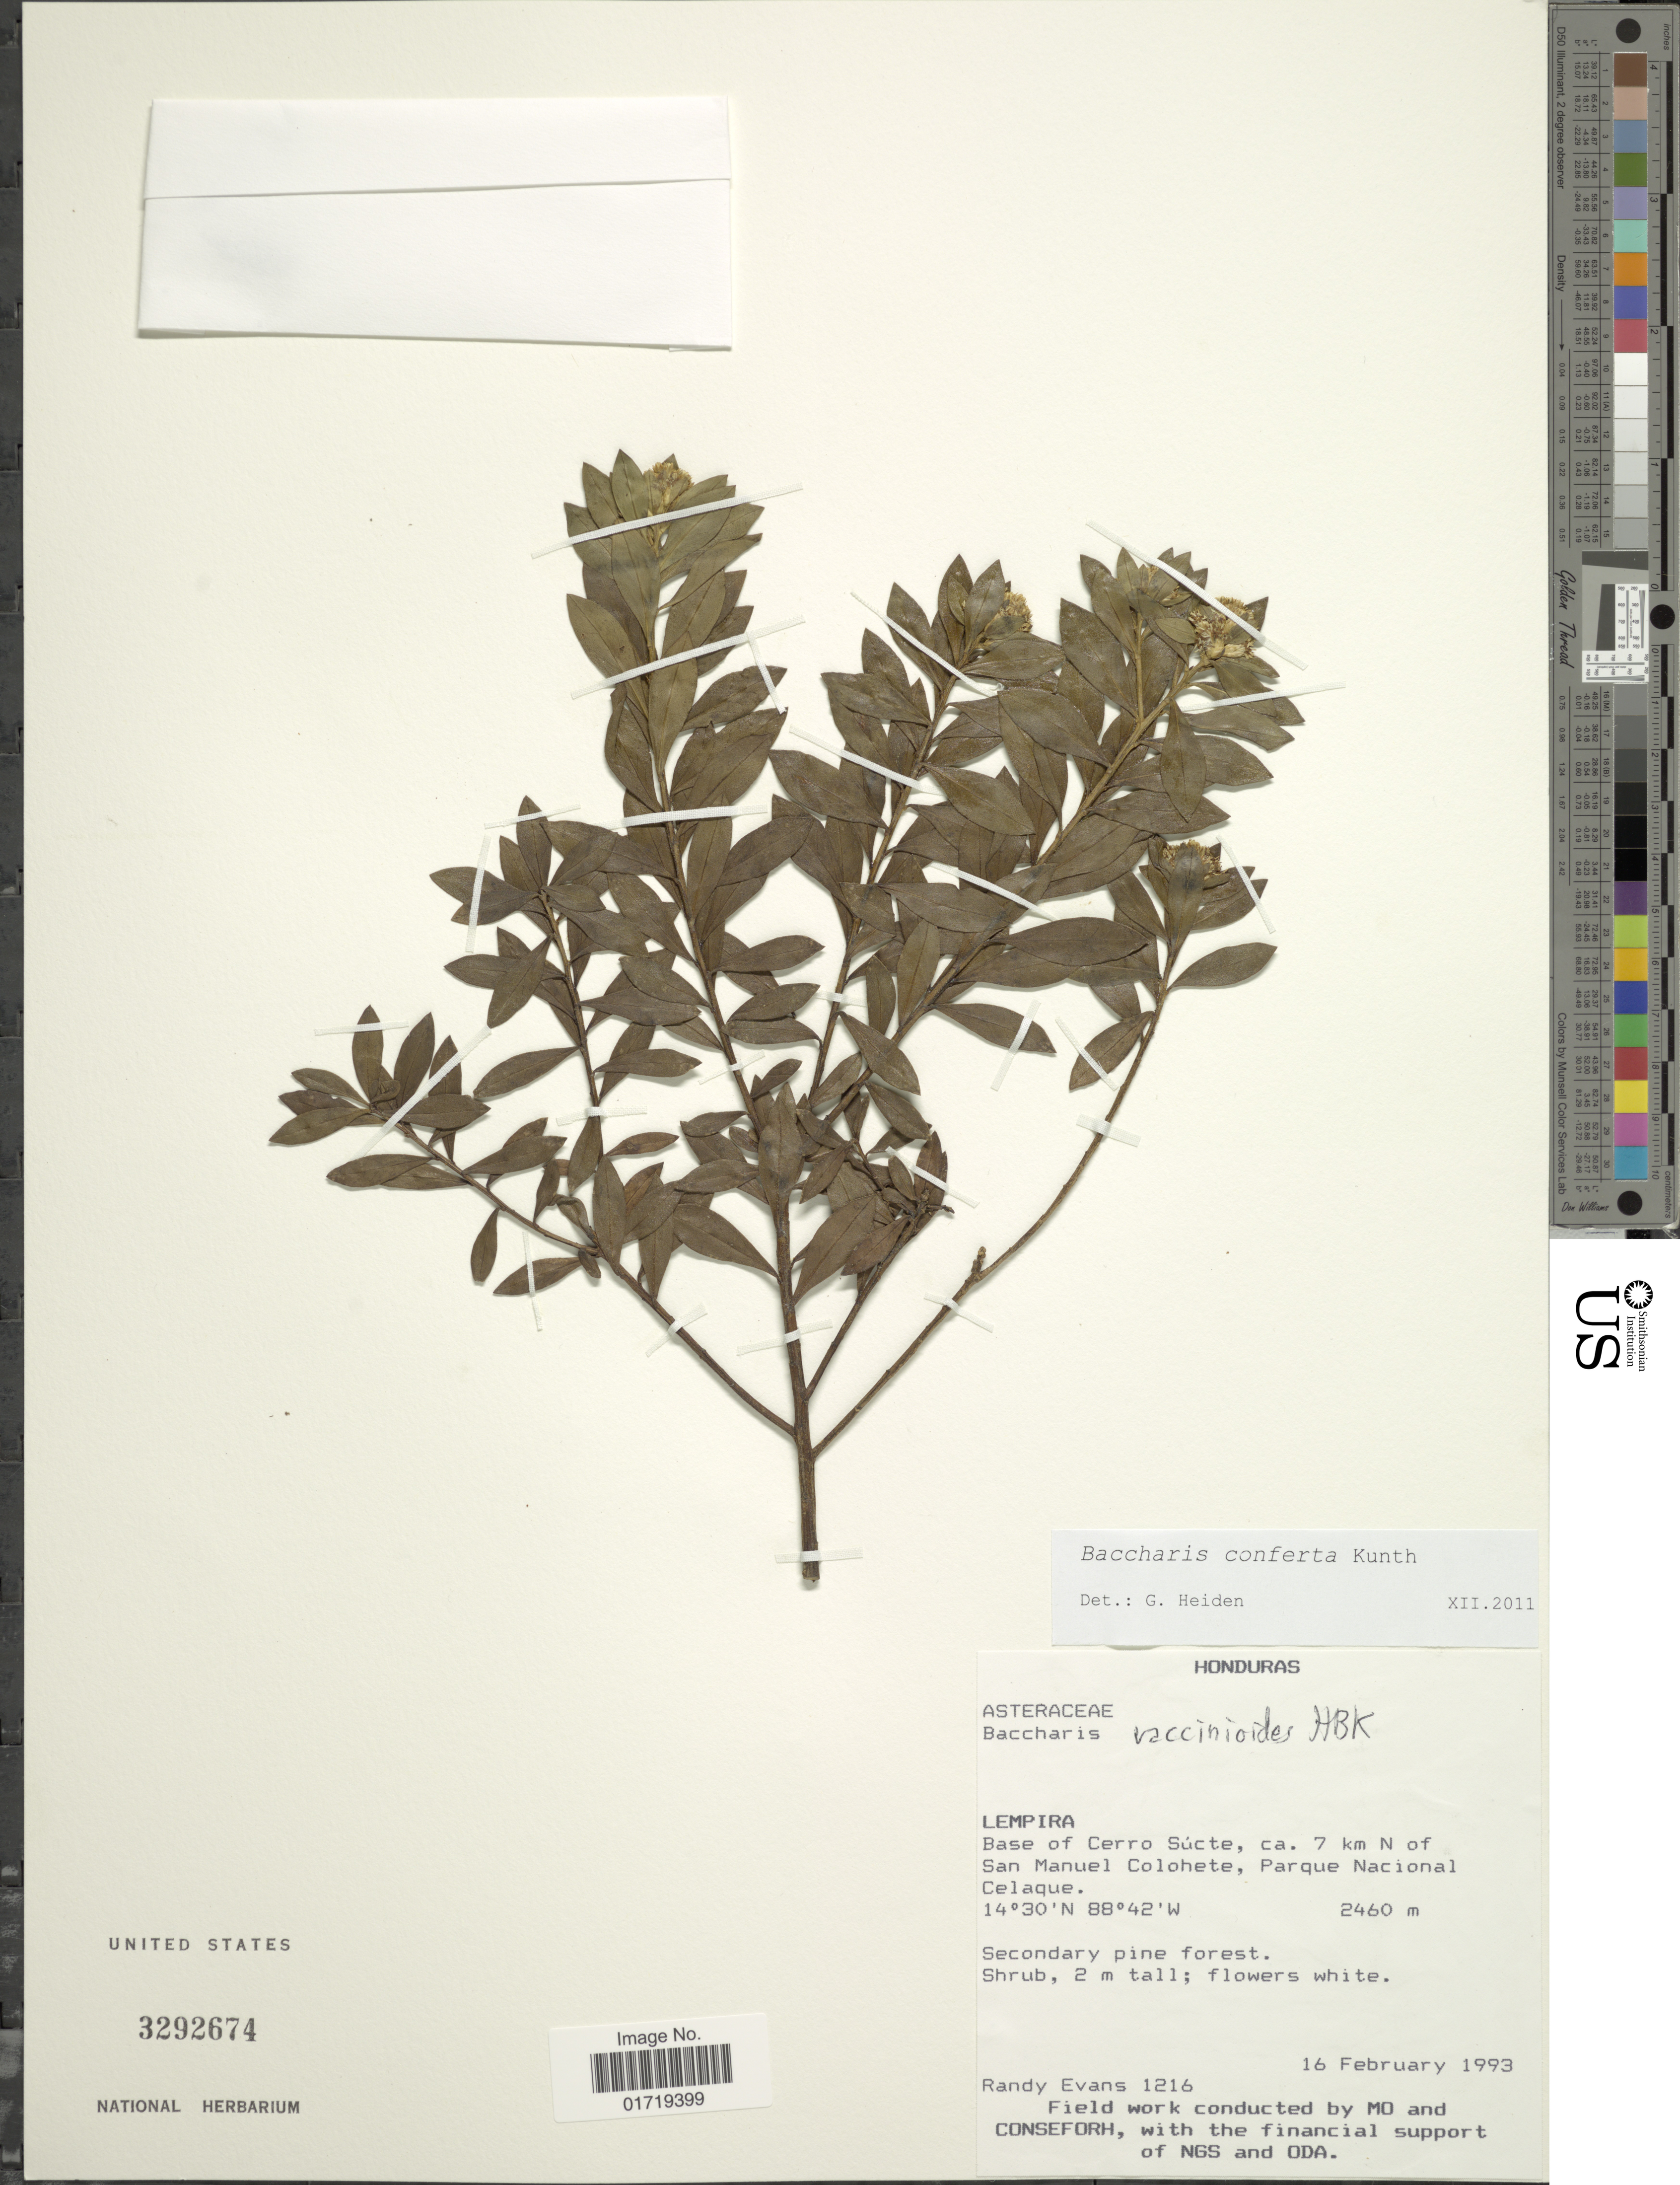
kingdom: Plantae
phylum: Tracheophyta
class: Magnoliopsida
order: Asterales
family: Asteraceae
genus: Baccharis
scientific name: Baccharis conferta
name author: Kunth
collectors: R. Evans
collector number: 1216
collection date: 1993-02-16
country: Honduras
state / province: Lempira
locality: Lempira, Base of Cerro Sucte, 7 km N of San Manuel Colohete, Parque Nacional Celaque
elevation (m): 2460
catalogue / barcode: US 3292674